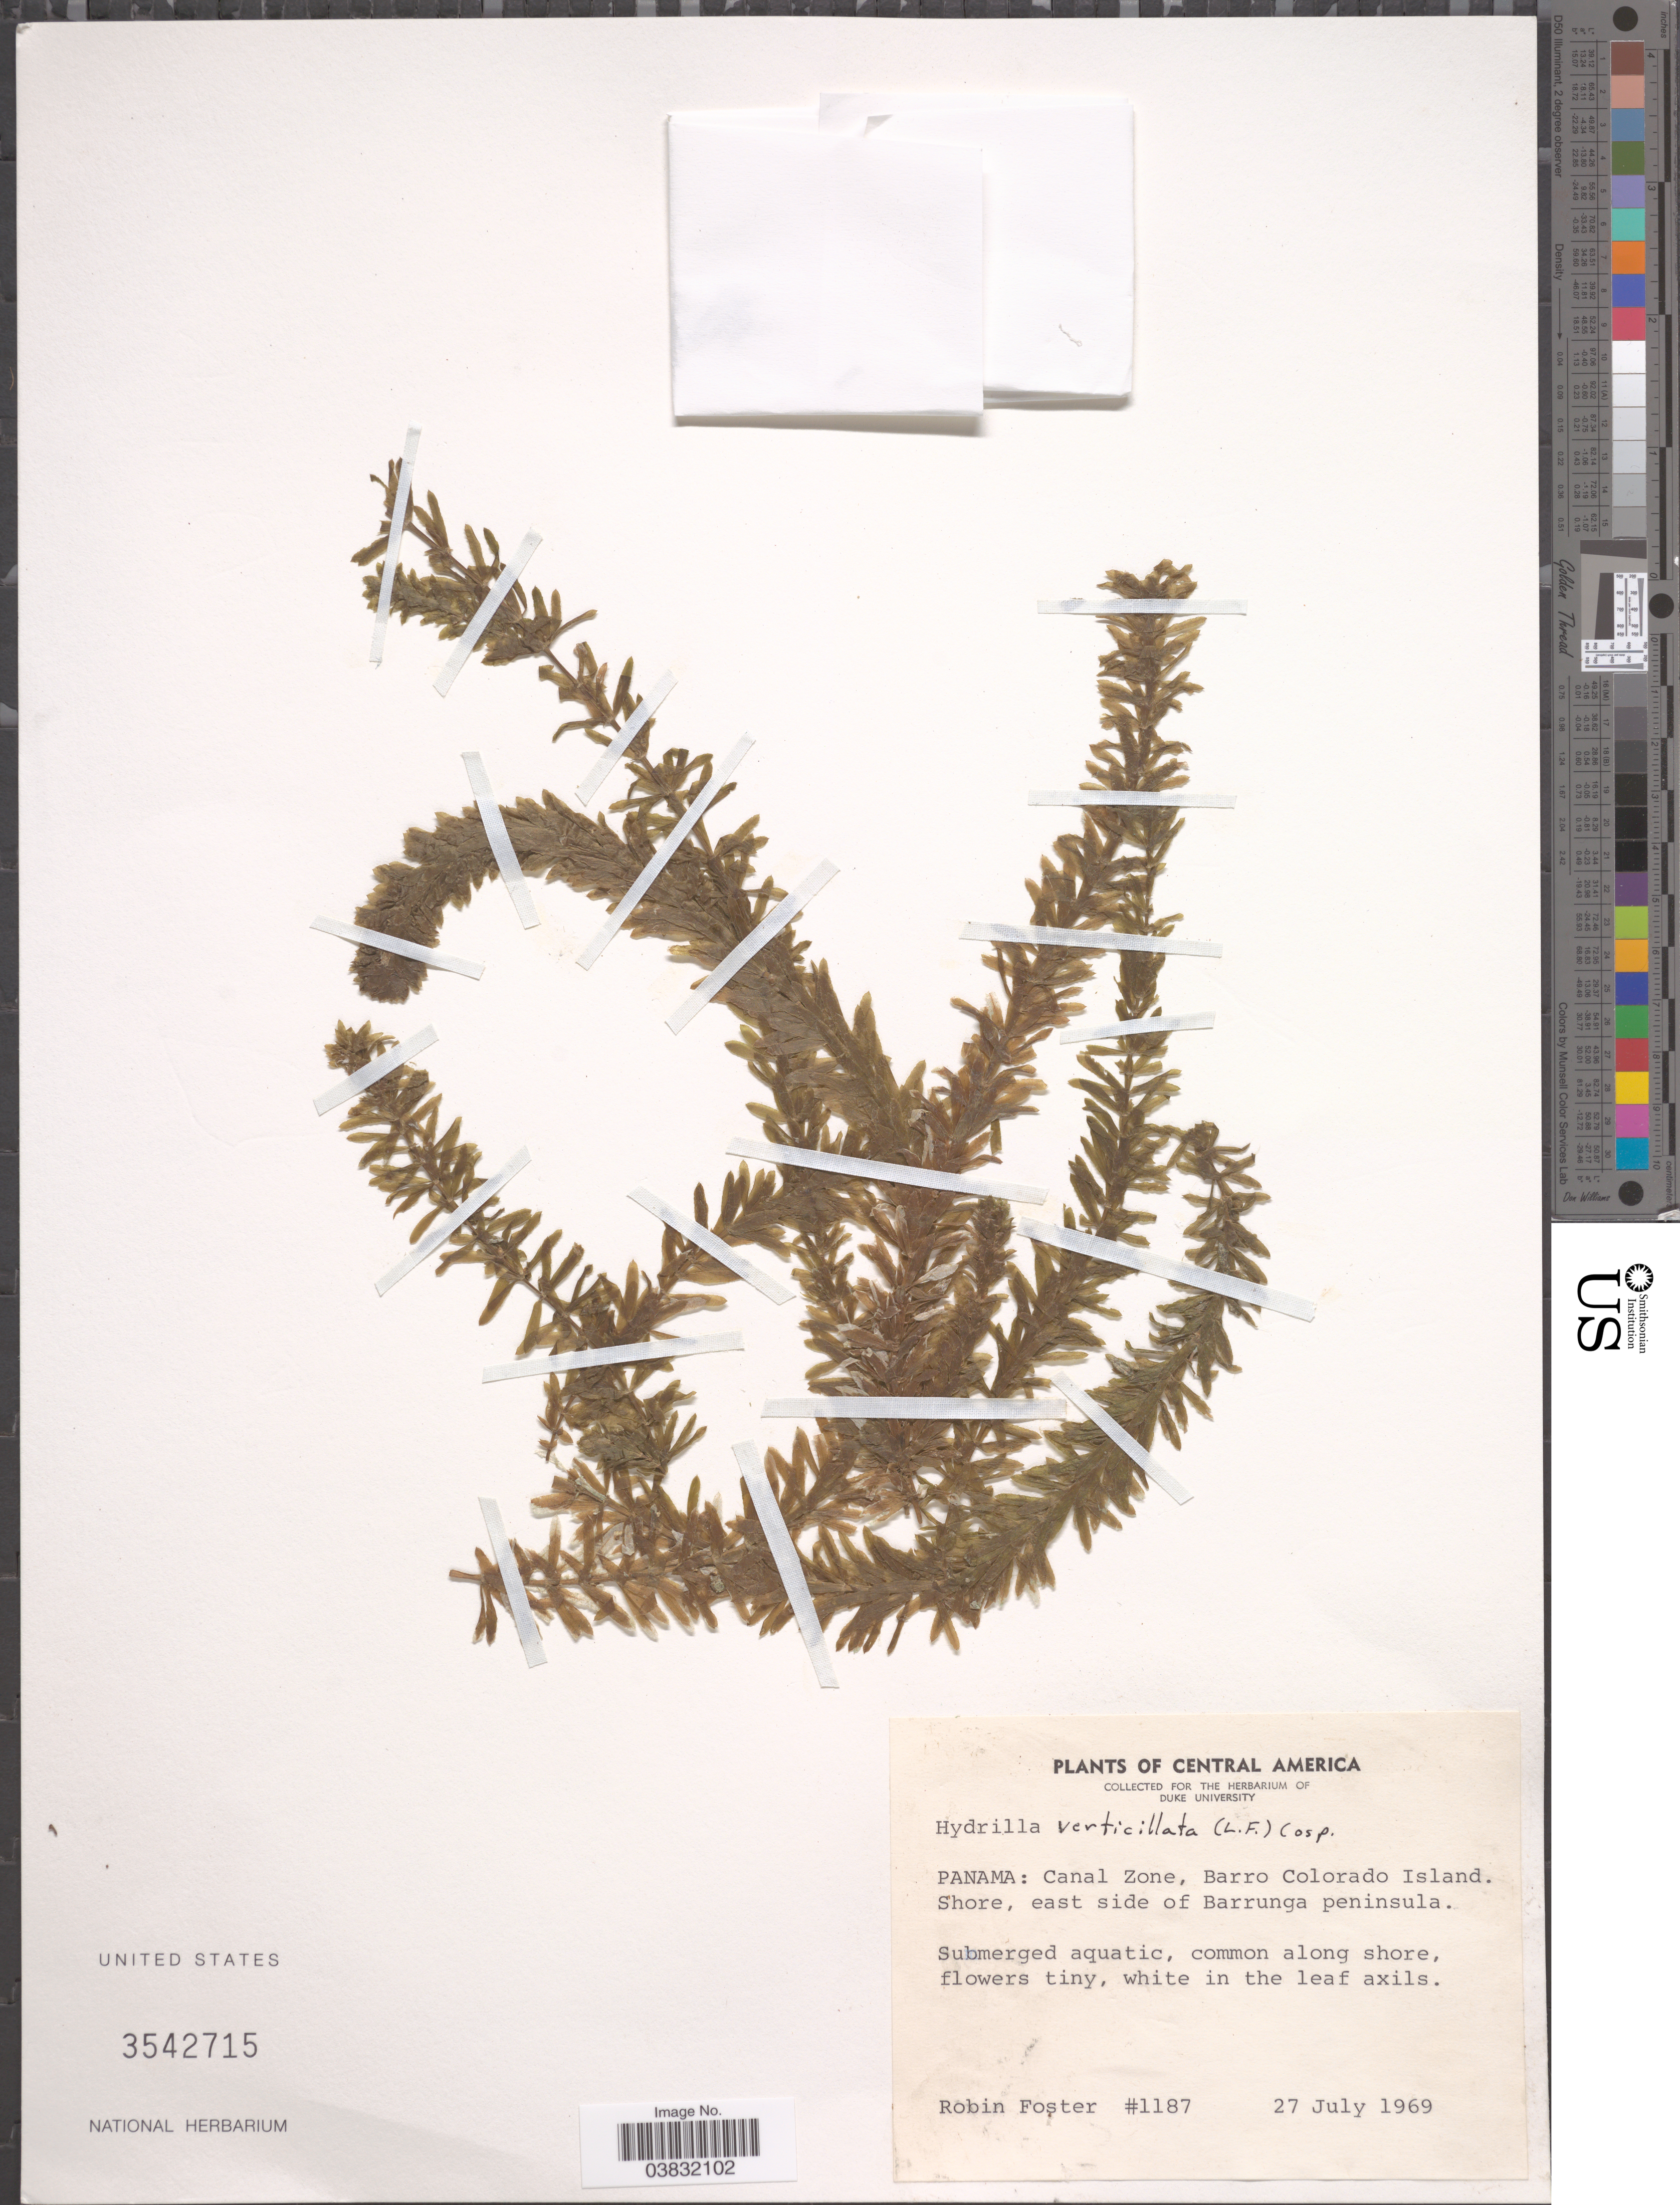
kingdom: Plantae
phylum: Tracheophyta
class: Liliopsida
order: Alismatales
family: Hydrocharitaceae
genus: Hydrilla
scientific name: Hydrilla verticillata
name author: (L. f.) Royle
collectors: R. B. Foster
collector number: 1187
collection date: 1969-07-27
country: Panama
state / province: Panamá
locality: Canal Zone, Barro Colorado Island. Shore, east side of Barrunga peninsula.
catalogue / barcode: US 3542715